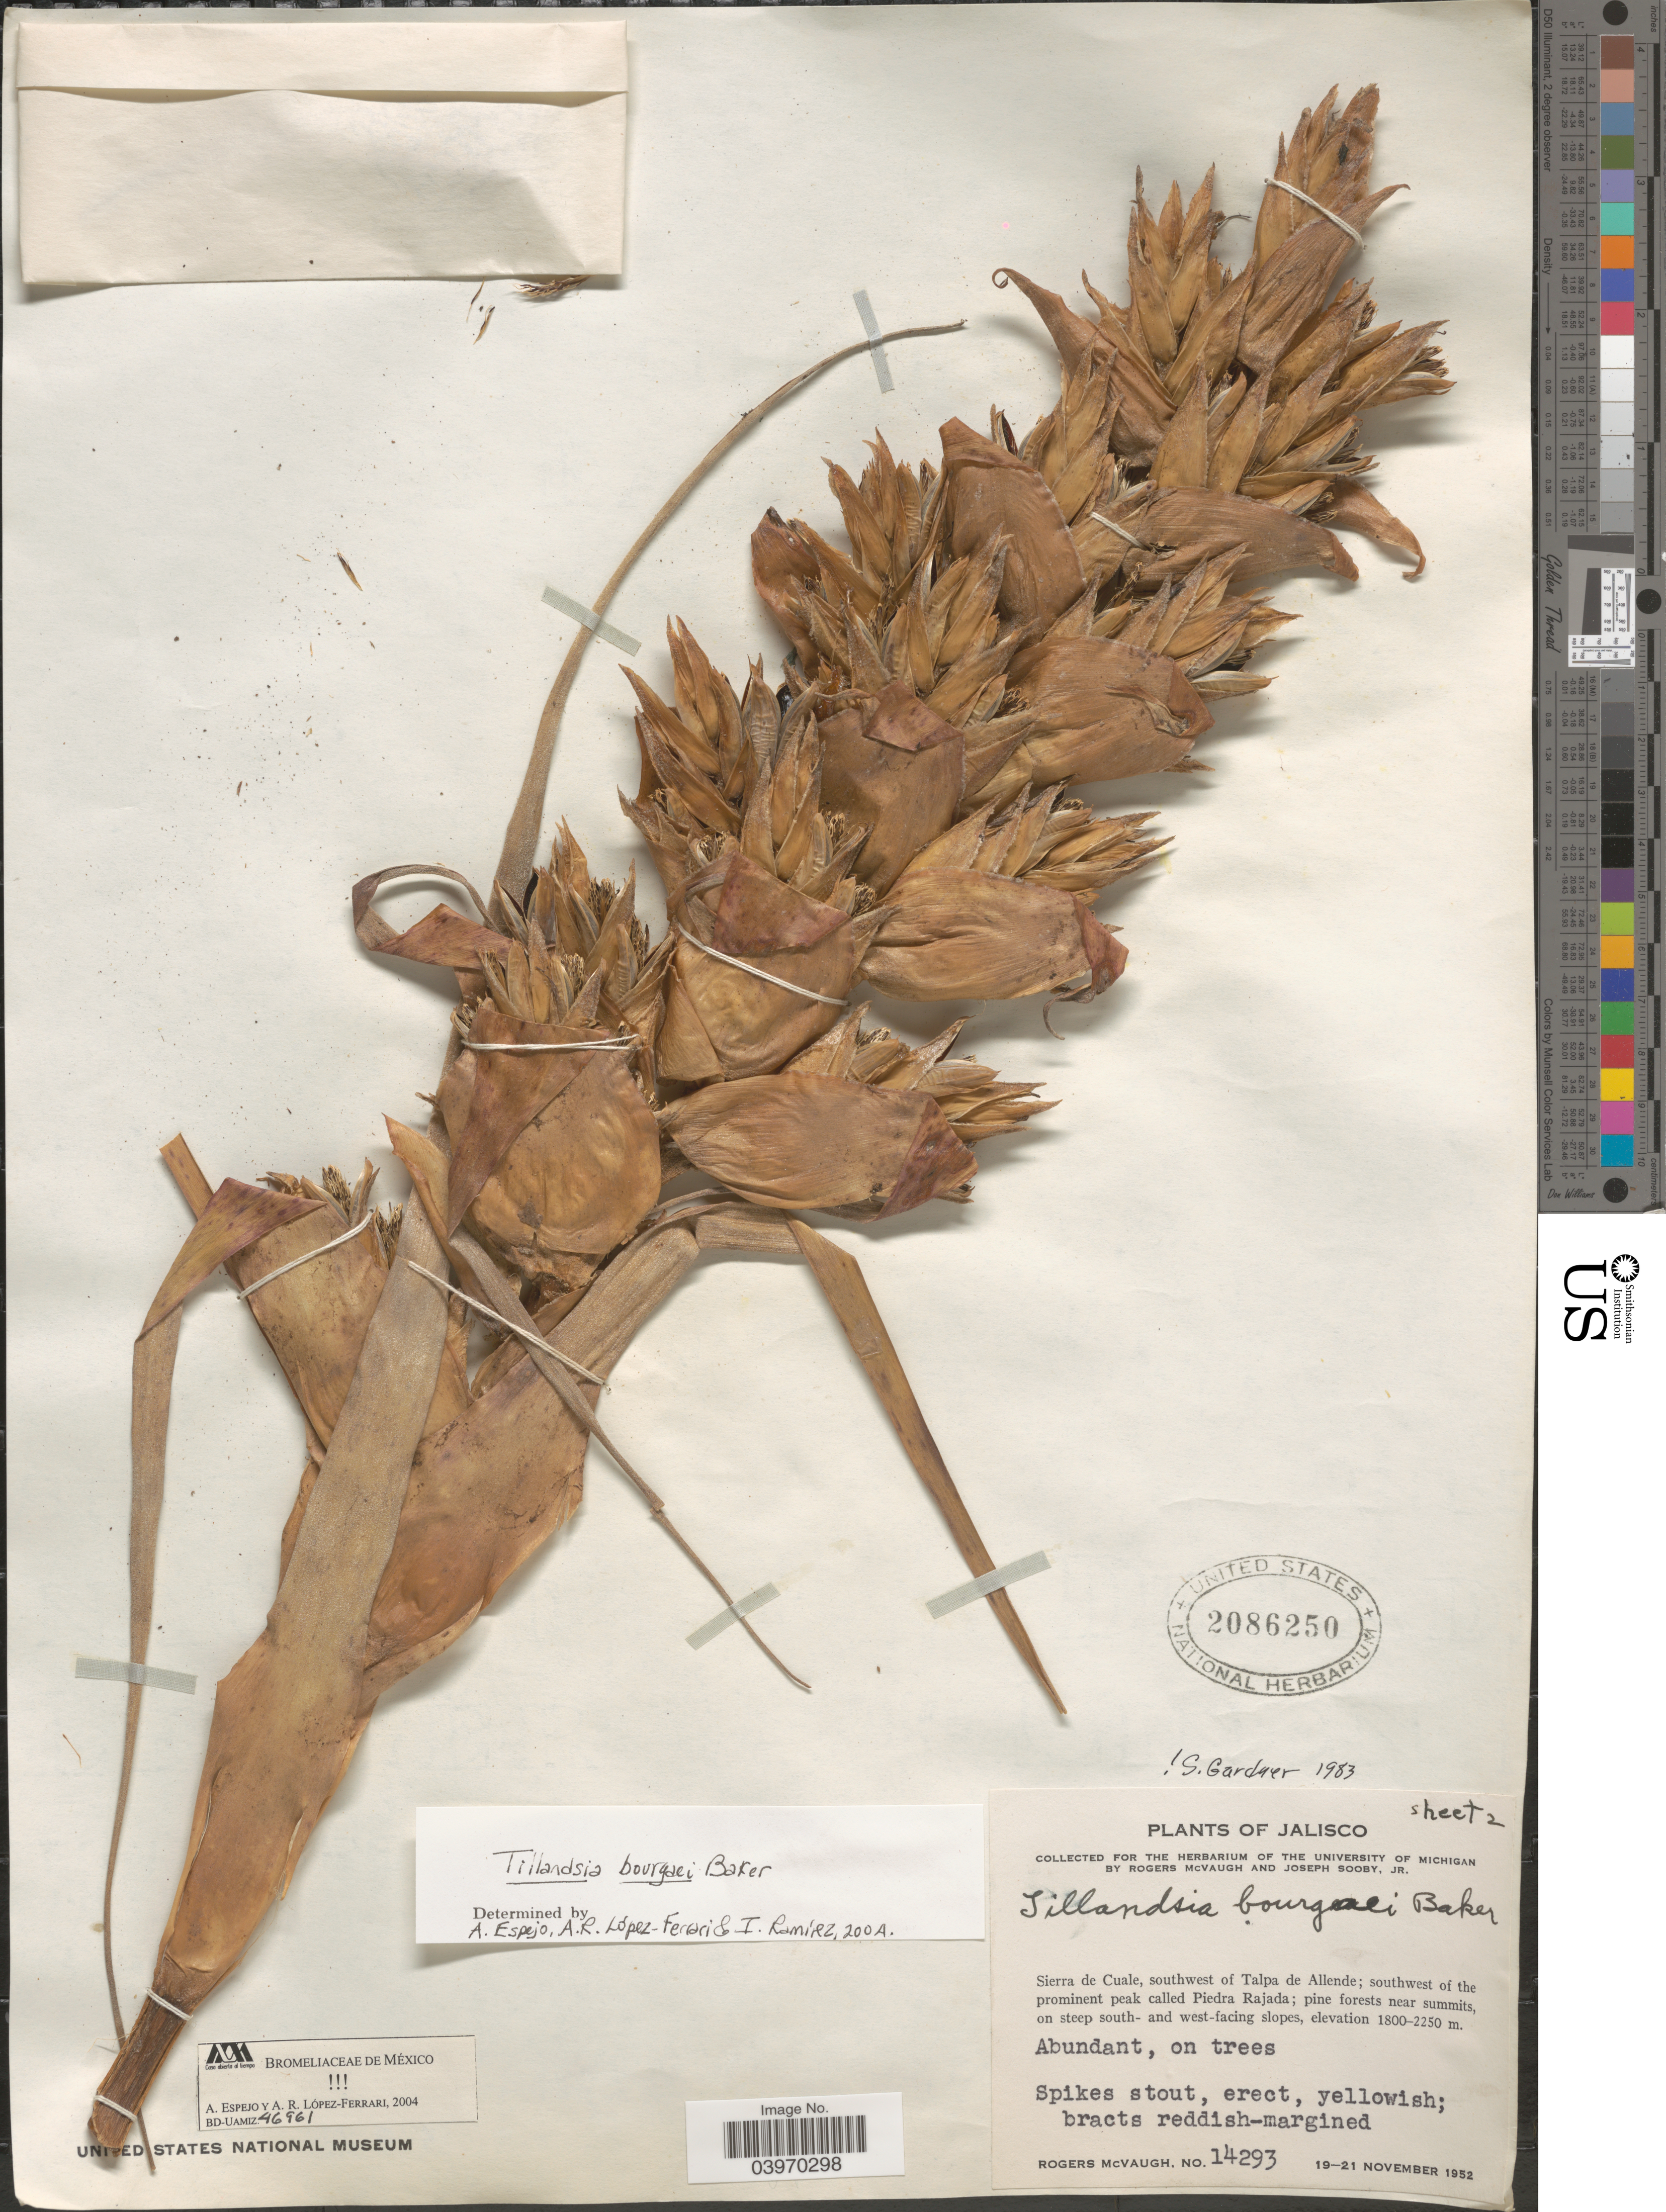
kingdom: Plantae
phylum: Tracheophyta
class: Liliopsida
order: Poales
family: Bromeliaceae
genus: Tillandsia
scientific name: Tillandsia bourgaei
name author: Baker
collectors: R. McVaugh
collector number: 14293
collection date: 1952-11-19/1952-11-21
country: Mexico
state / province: Jalisco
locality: Sierra de Cuale, southwest of Talpa de Allende; southwest of the prominent peak called Piedra Rajada; pine forests near summits, on steep south- and west-facing slopes.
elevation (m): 1800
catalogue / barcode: US 2086250